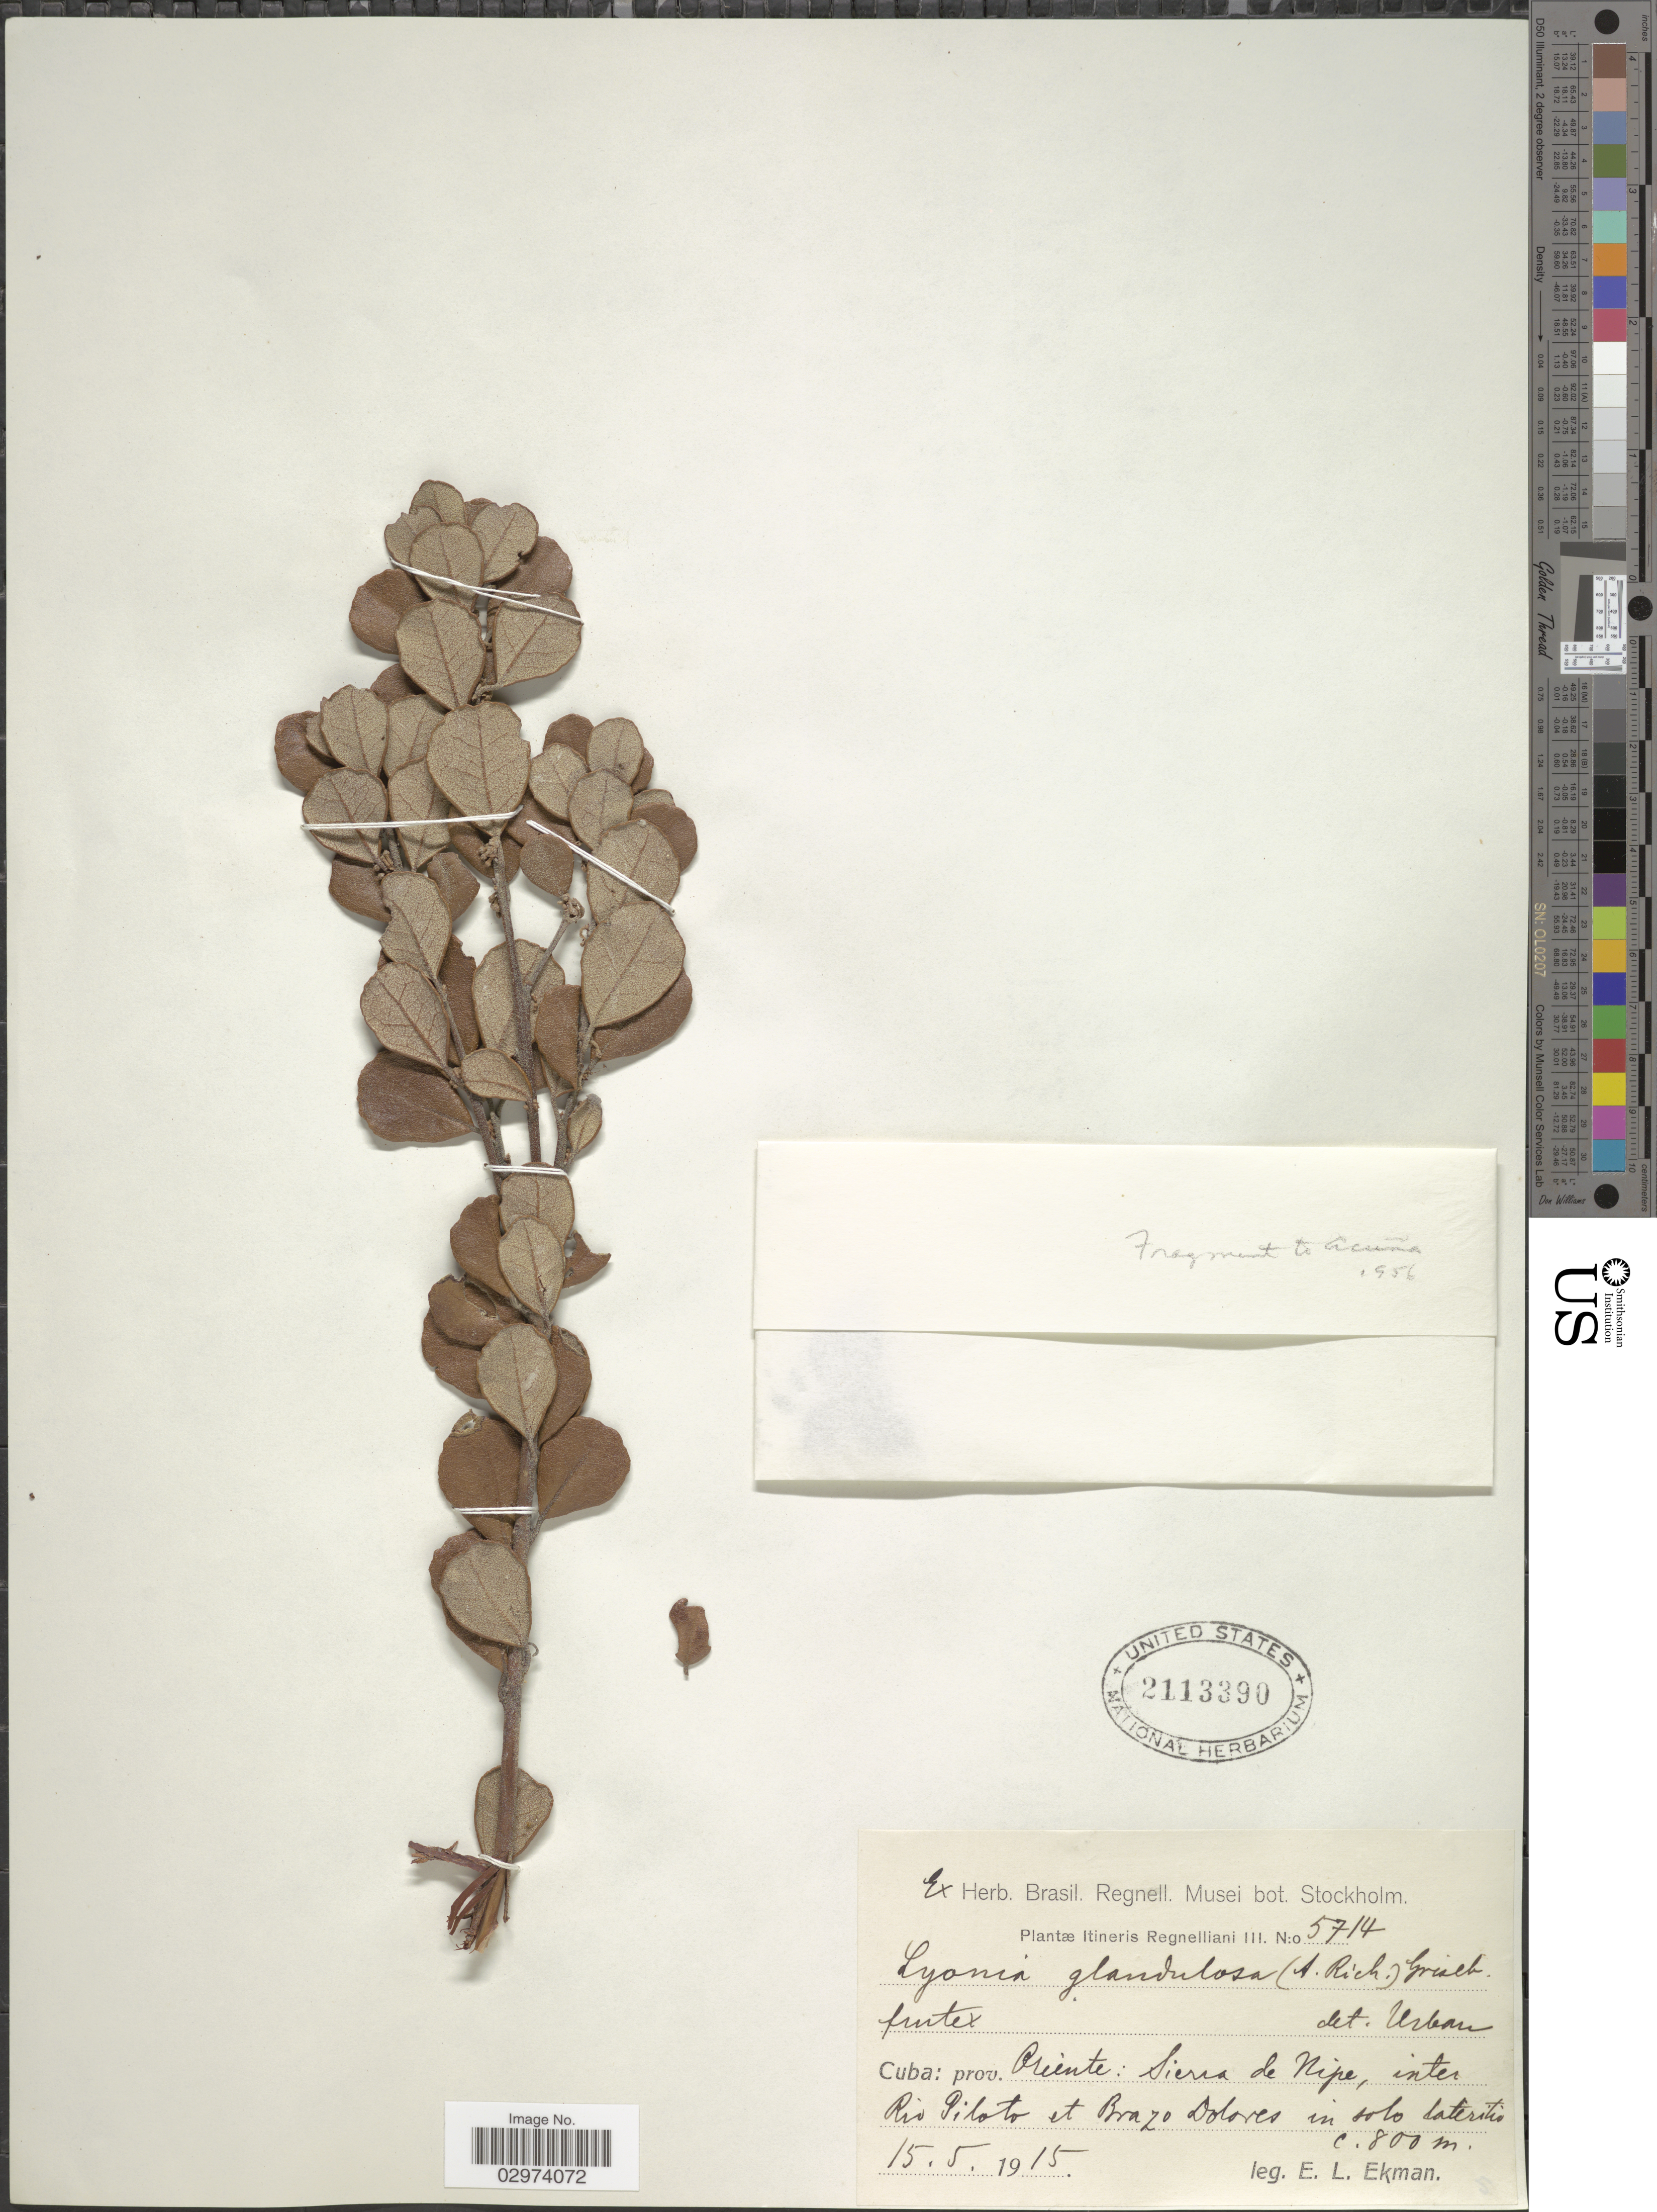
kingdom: Plantae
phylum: Tracheophyta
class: Magnoliopsida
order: Ericales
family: Ericaceae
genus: Lyonia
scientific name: Lyonia glandulosa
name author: (A. Rich.) Griseb.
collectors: E. L. Ekman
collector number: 5714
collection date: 1915-05-15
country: Cuba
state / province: Oriente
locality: Prov. Oriente: Sierra de Nipe, inter Rio Piloto et Brazo Dolores in solo lateritis.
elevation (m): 800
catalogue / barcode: US 2113390